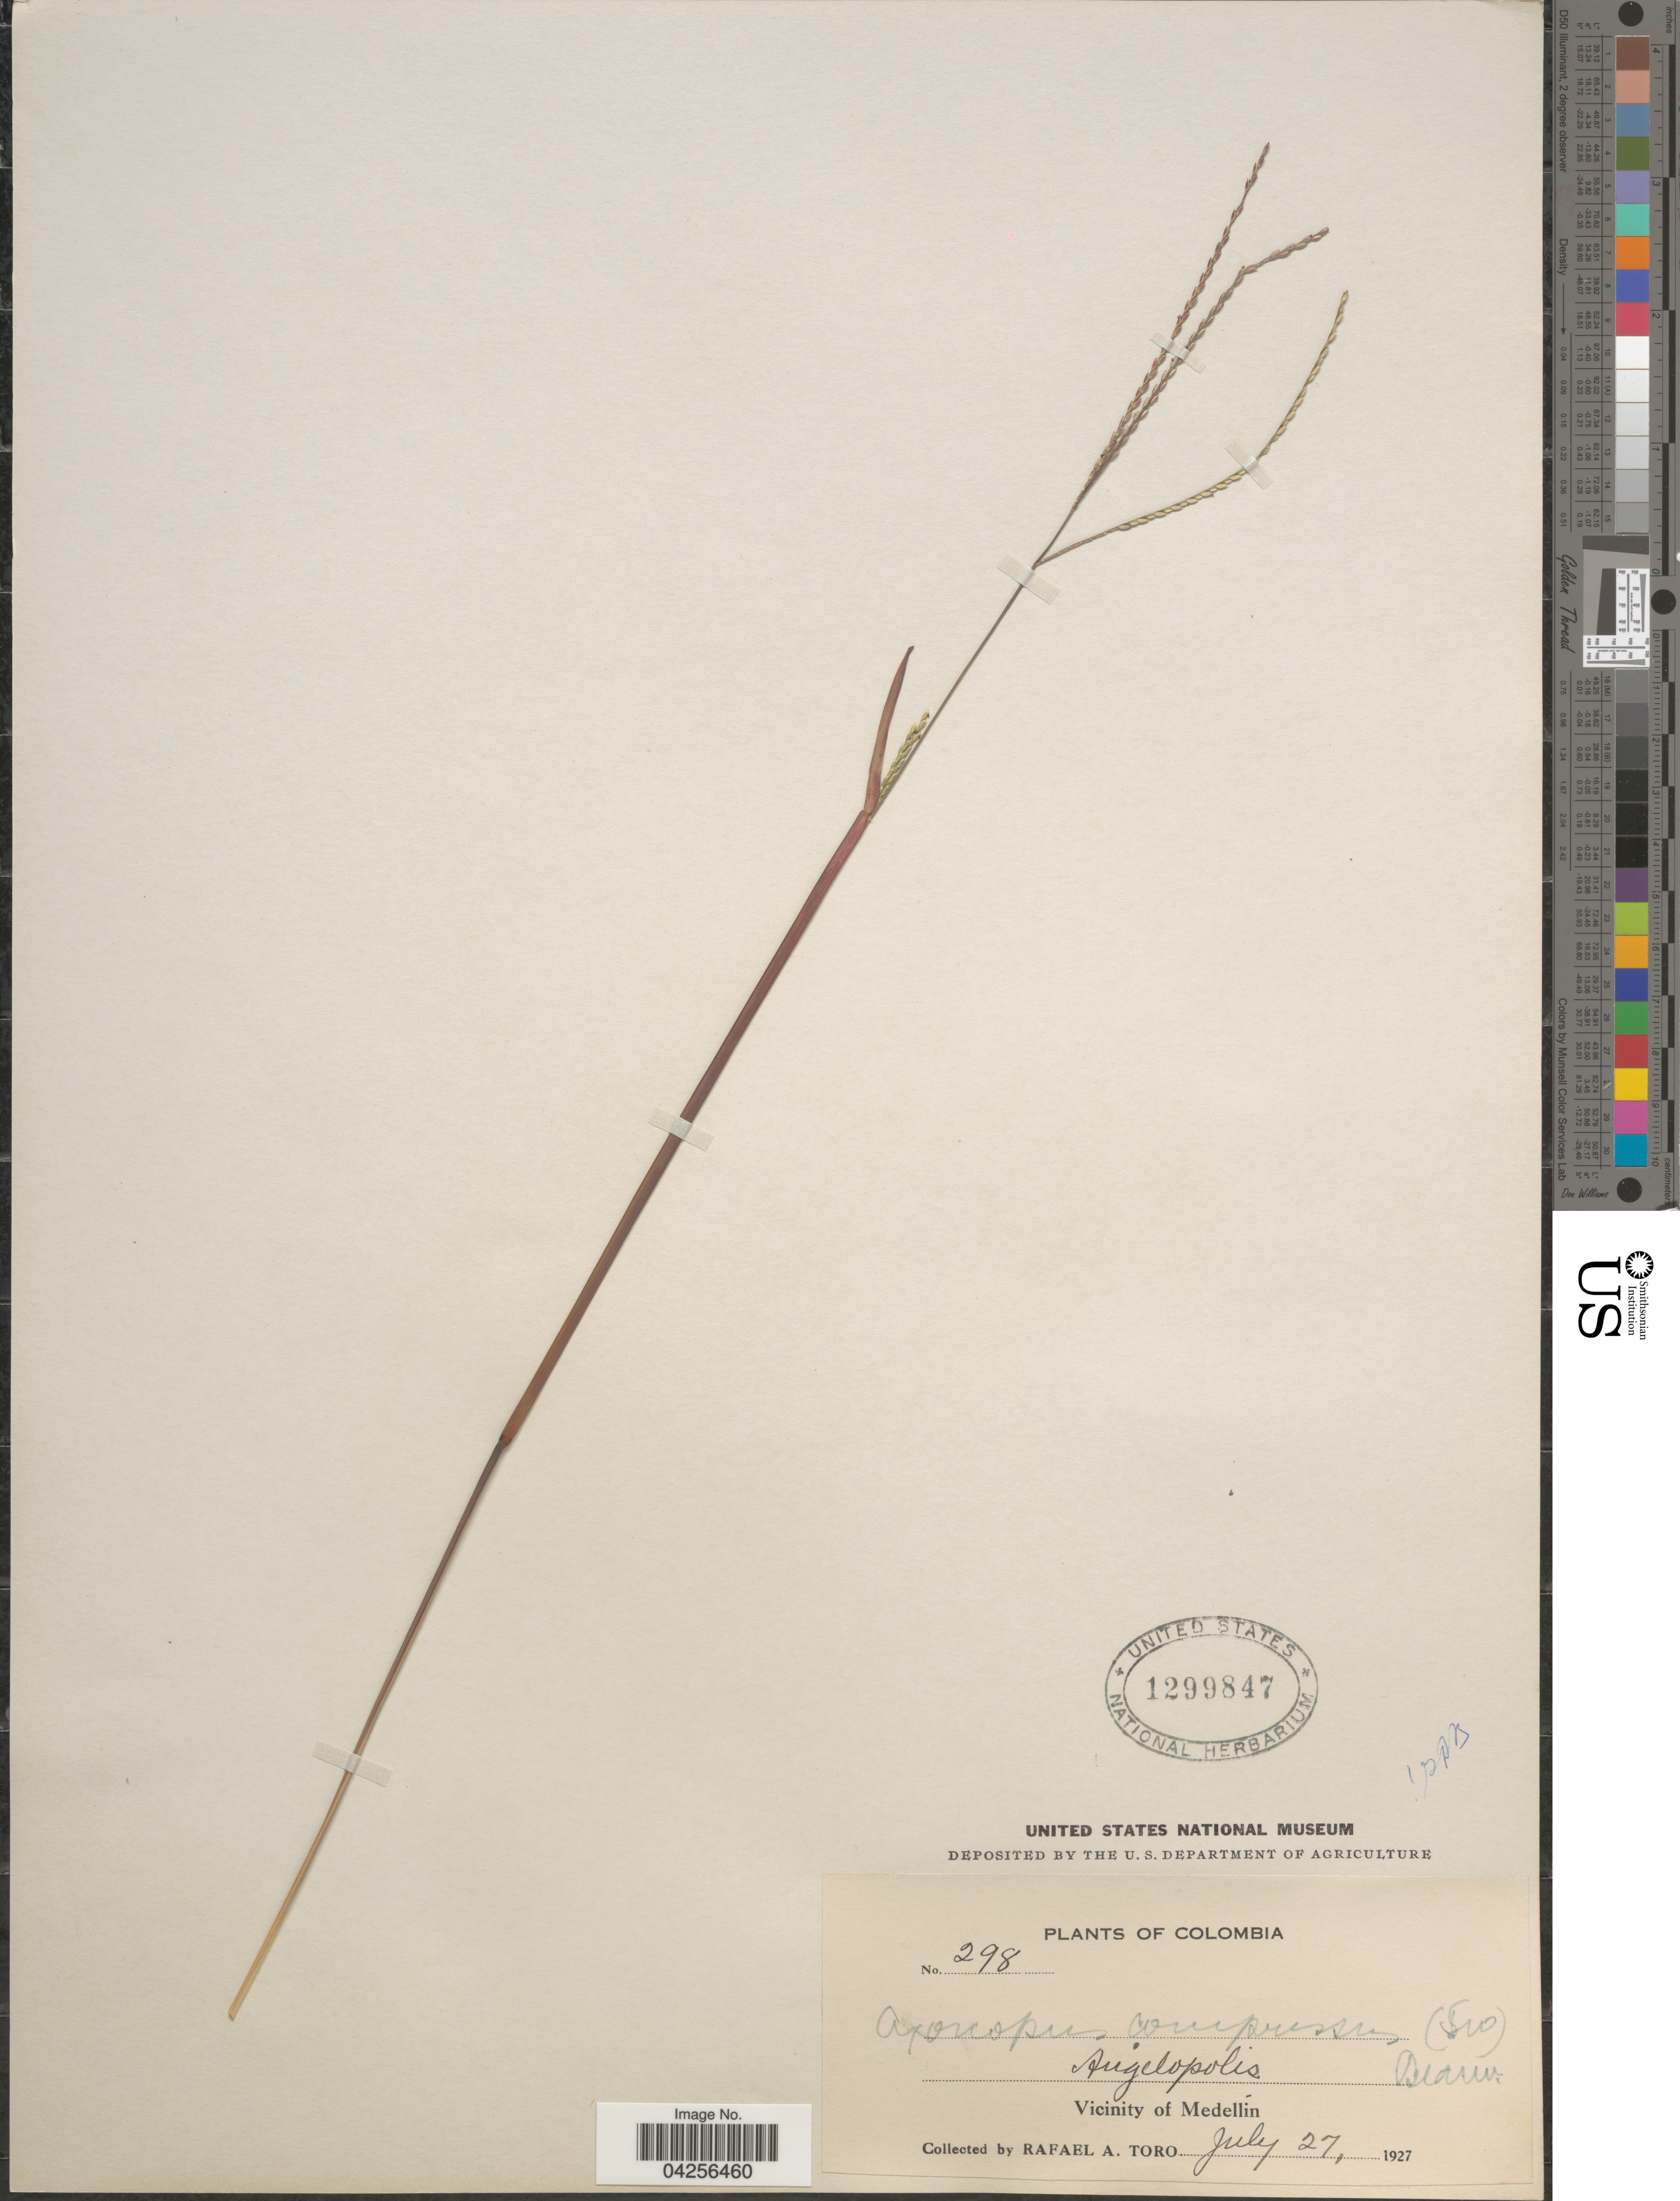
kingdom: Plantae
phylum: Tracheophyta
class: Liliopsida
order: Poales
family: Poaceae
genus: Axonopus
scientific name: Axonopus compressus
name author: (Sw.) P. Beauv.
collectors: R. A. Toro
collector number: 298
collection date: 1927-07-27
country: Colombia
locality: Angelopolis. Vicinity of Medellín.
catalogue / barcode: US 1299847